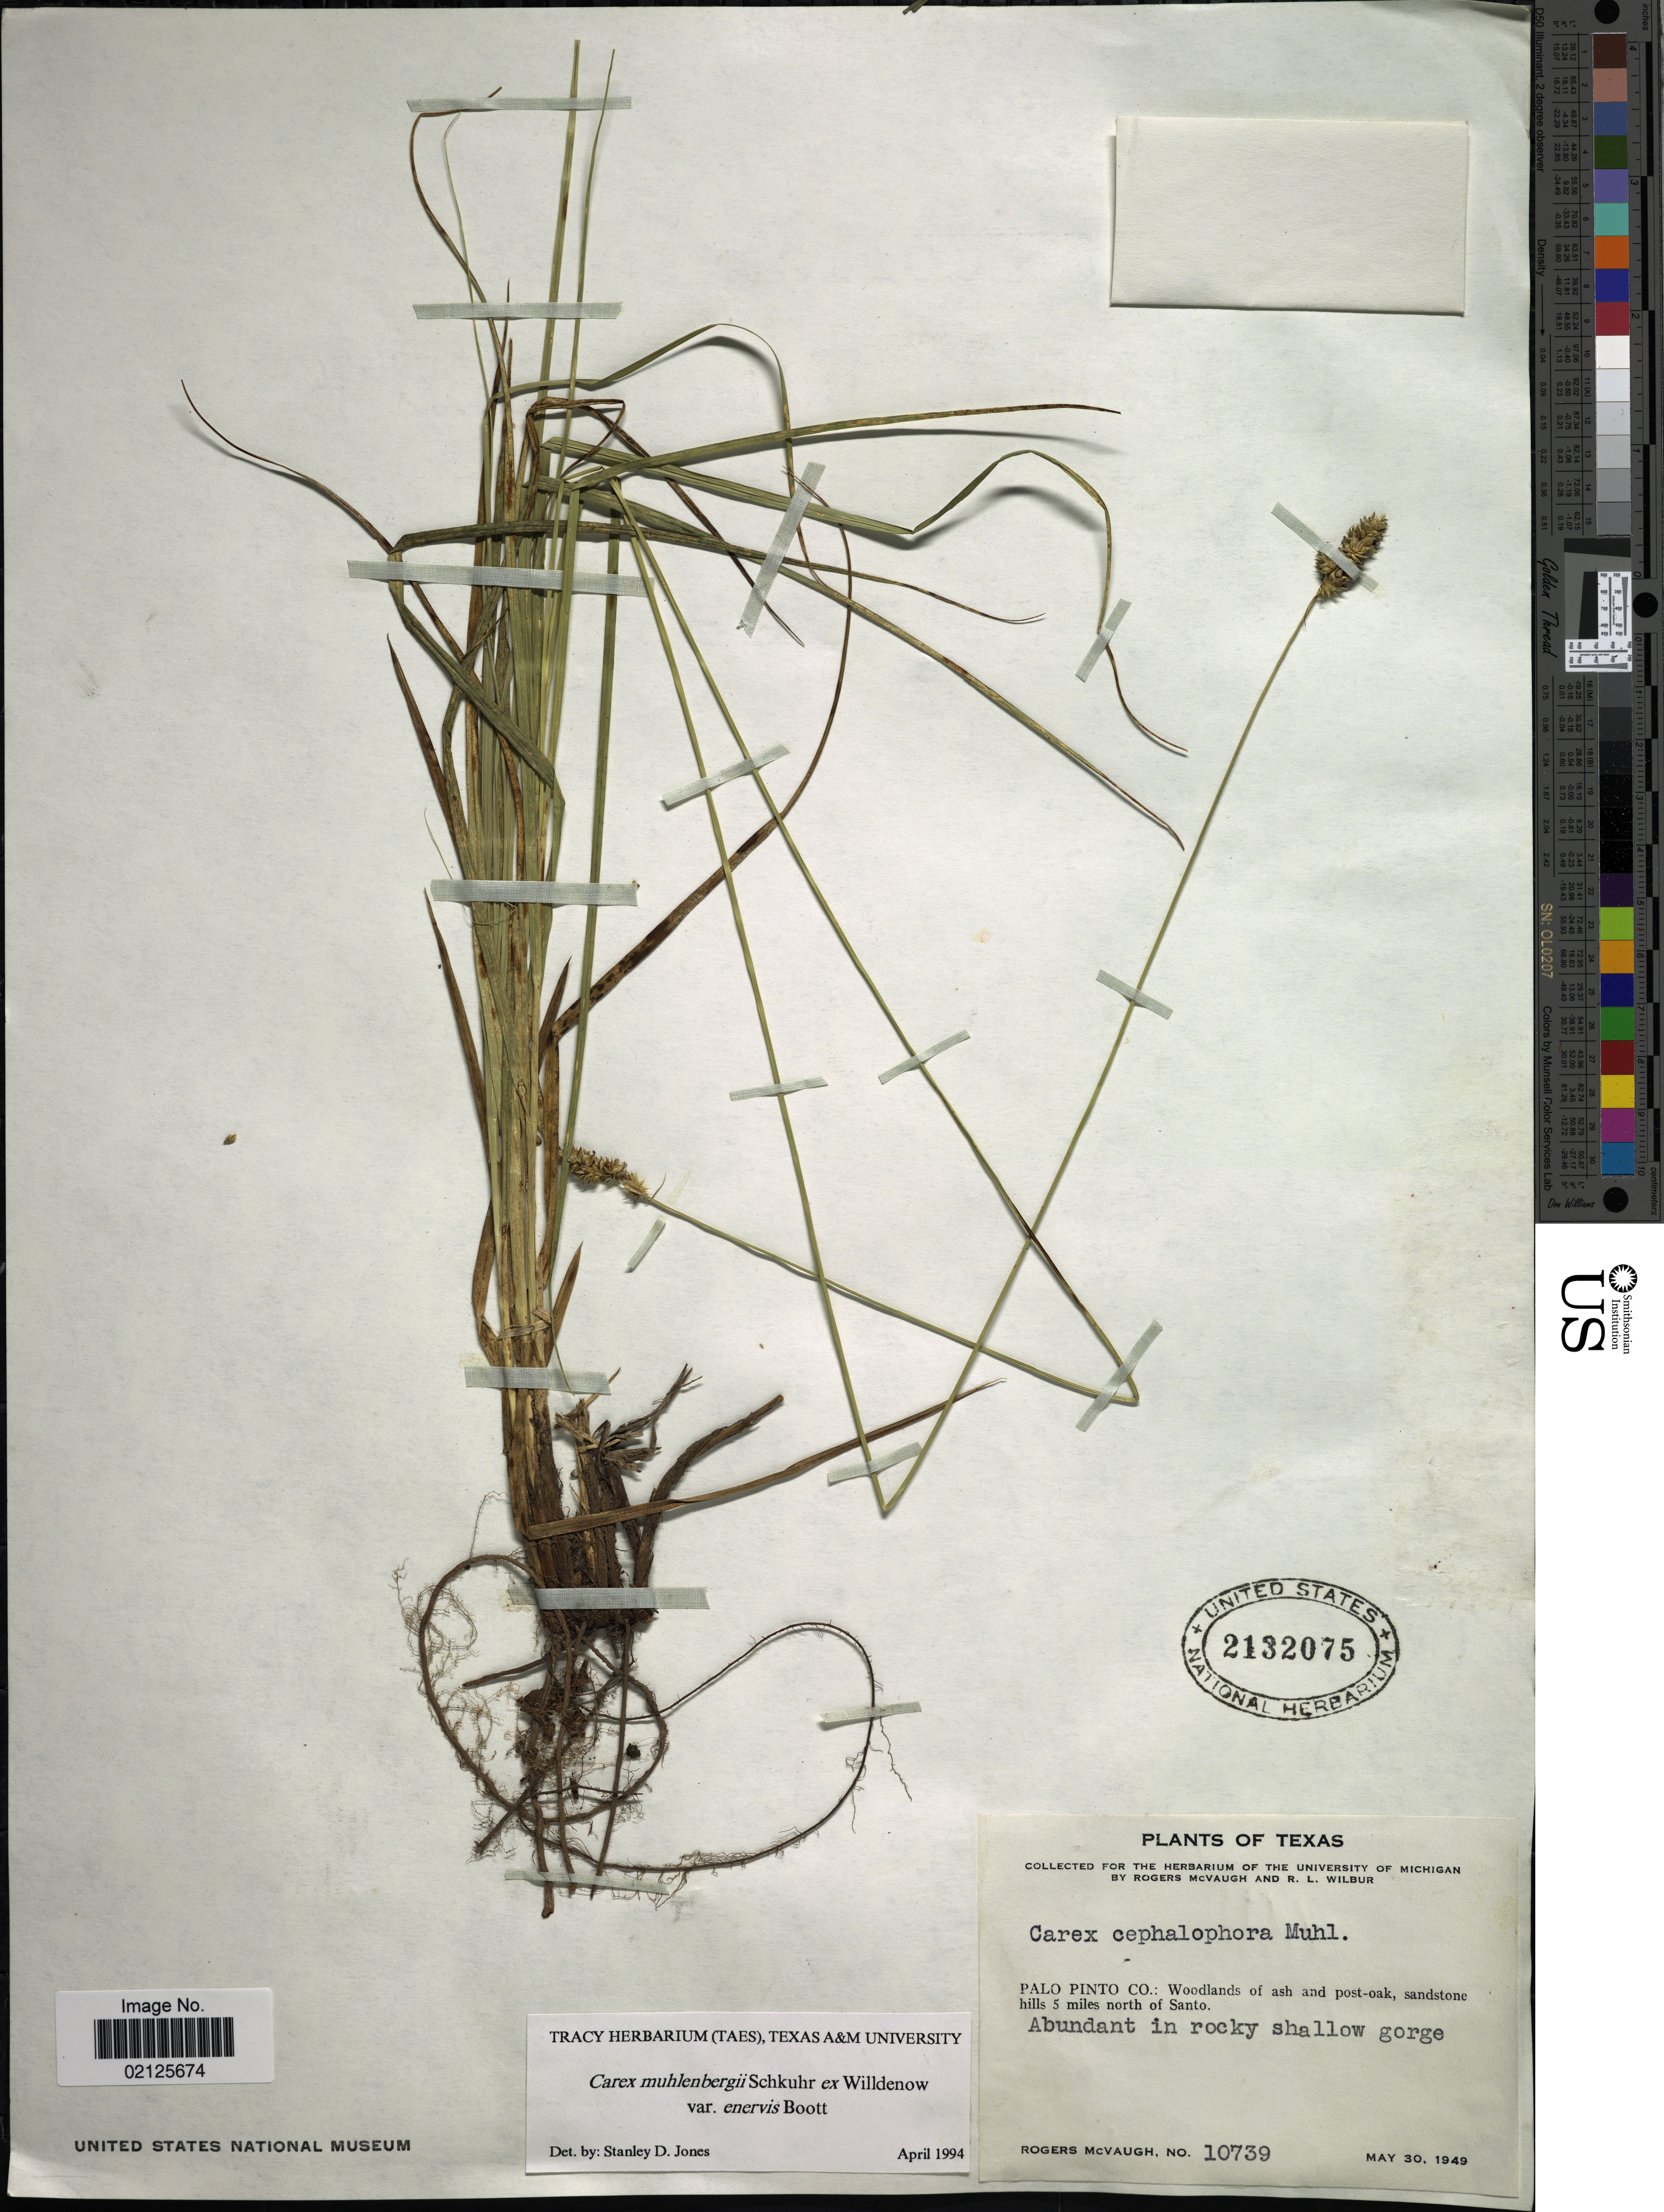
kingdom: Plantae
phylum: Tracheophyta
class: Liliopsida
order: Poales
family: Cyperaceae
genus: Carex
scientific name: Carex muehlenbergii var. enervis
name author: Boott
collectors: R. McVaugh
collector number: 10739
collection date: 1949-05-30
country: United States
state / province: Texas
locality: Palo Pinto Co: Woodlands of ash and post-oak, sandstone hills 5 miles north of Santo, Abundant in rocky shallow gorge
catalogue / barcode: US 2132075